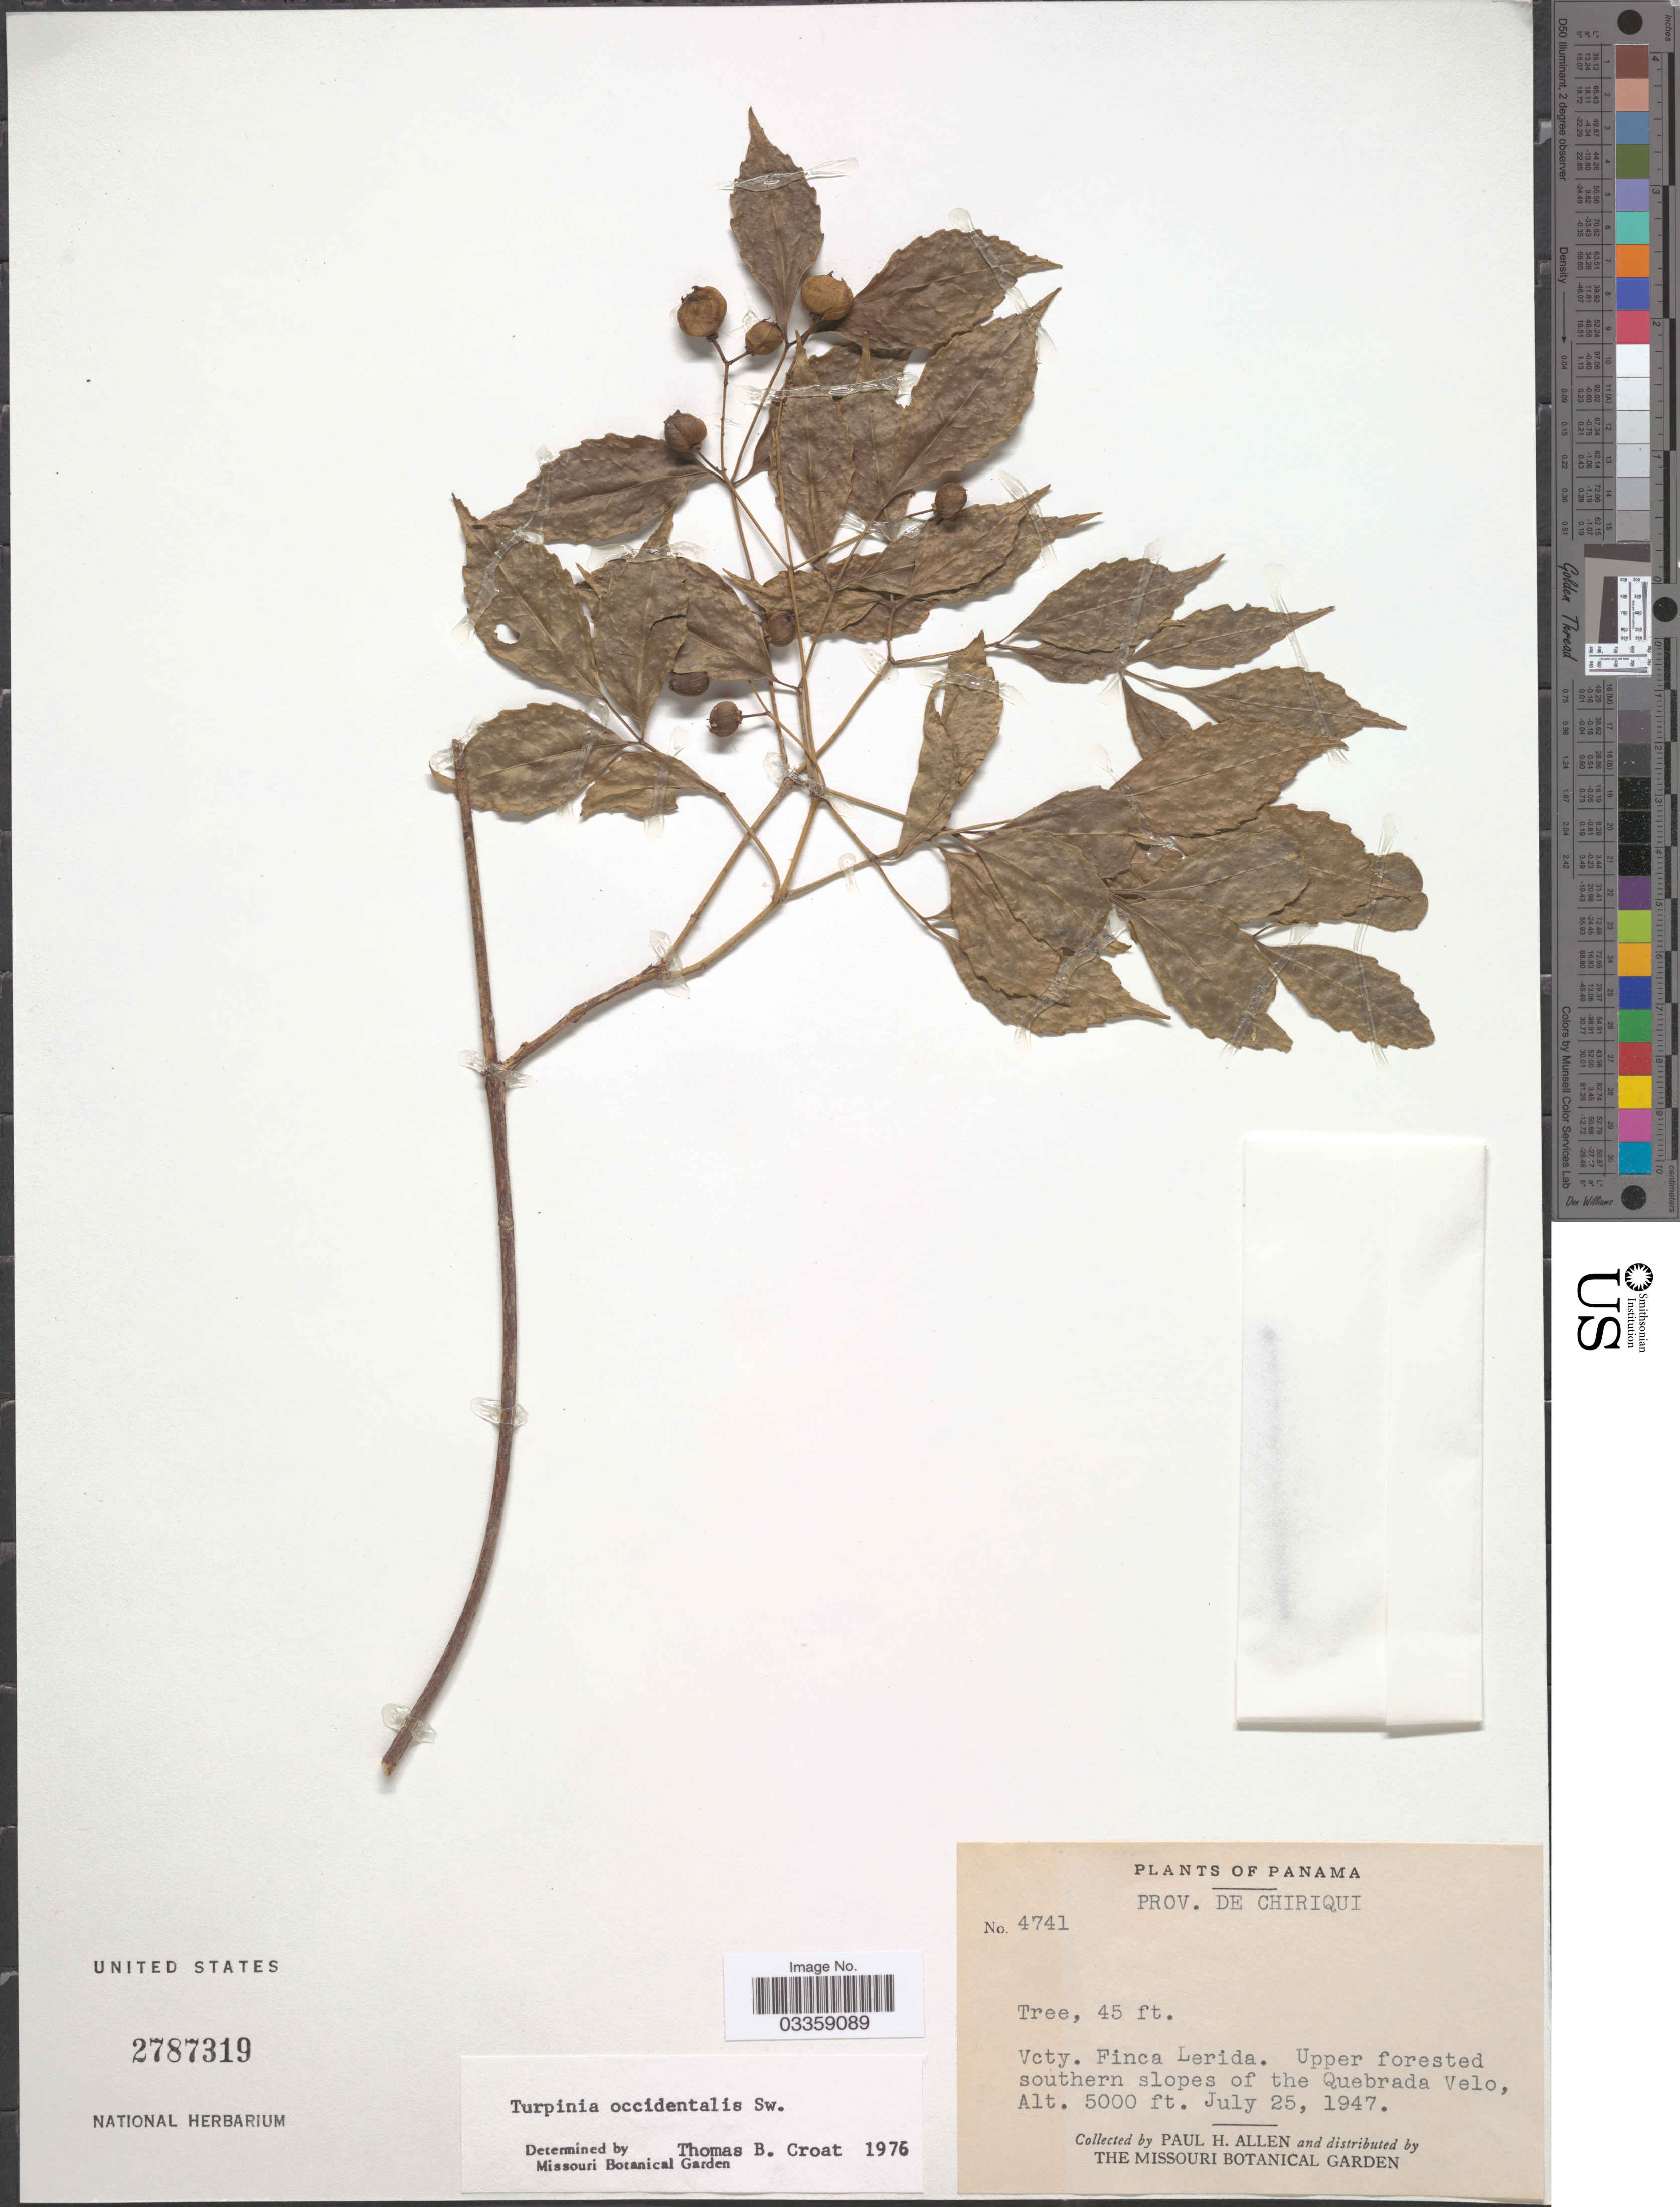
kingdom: Plantae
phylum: Tracheophyta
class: Magnoliopsida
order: Crossosomatales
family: Staphyleaceae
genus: Turpinia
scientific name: Turpinia occidentalis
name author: (Sw.) G. Don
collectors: P. H. Allen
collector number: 4741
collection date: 1947-07-25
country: Panama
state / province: Chiriqui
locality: Finca Lerida. Upper forested southern slopes of the Quebrada Velo.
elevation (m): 1524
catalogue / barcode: US 2787319